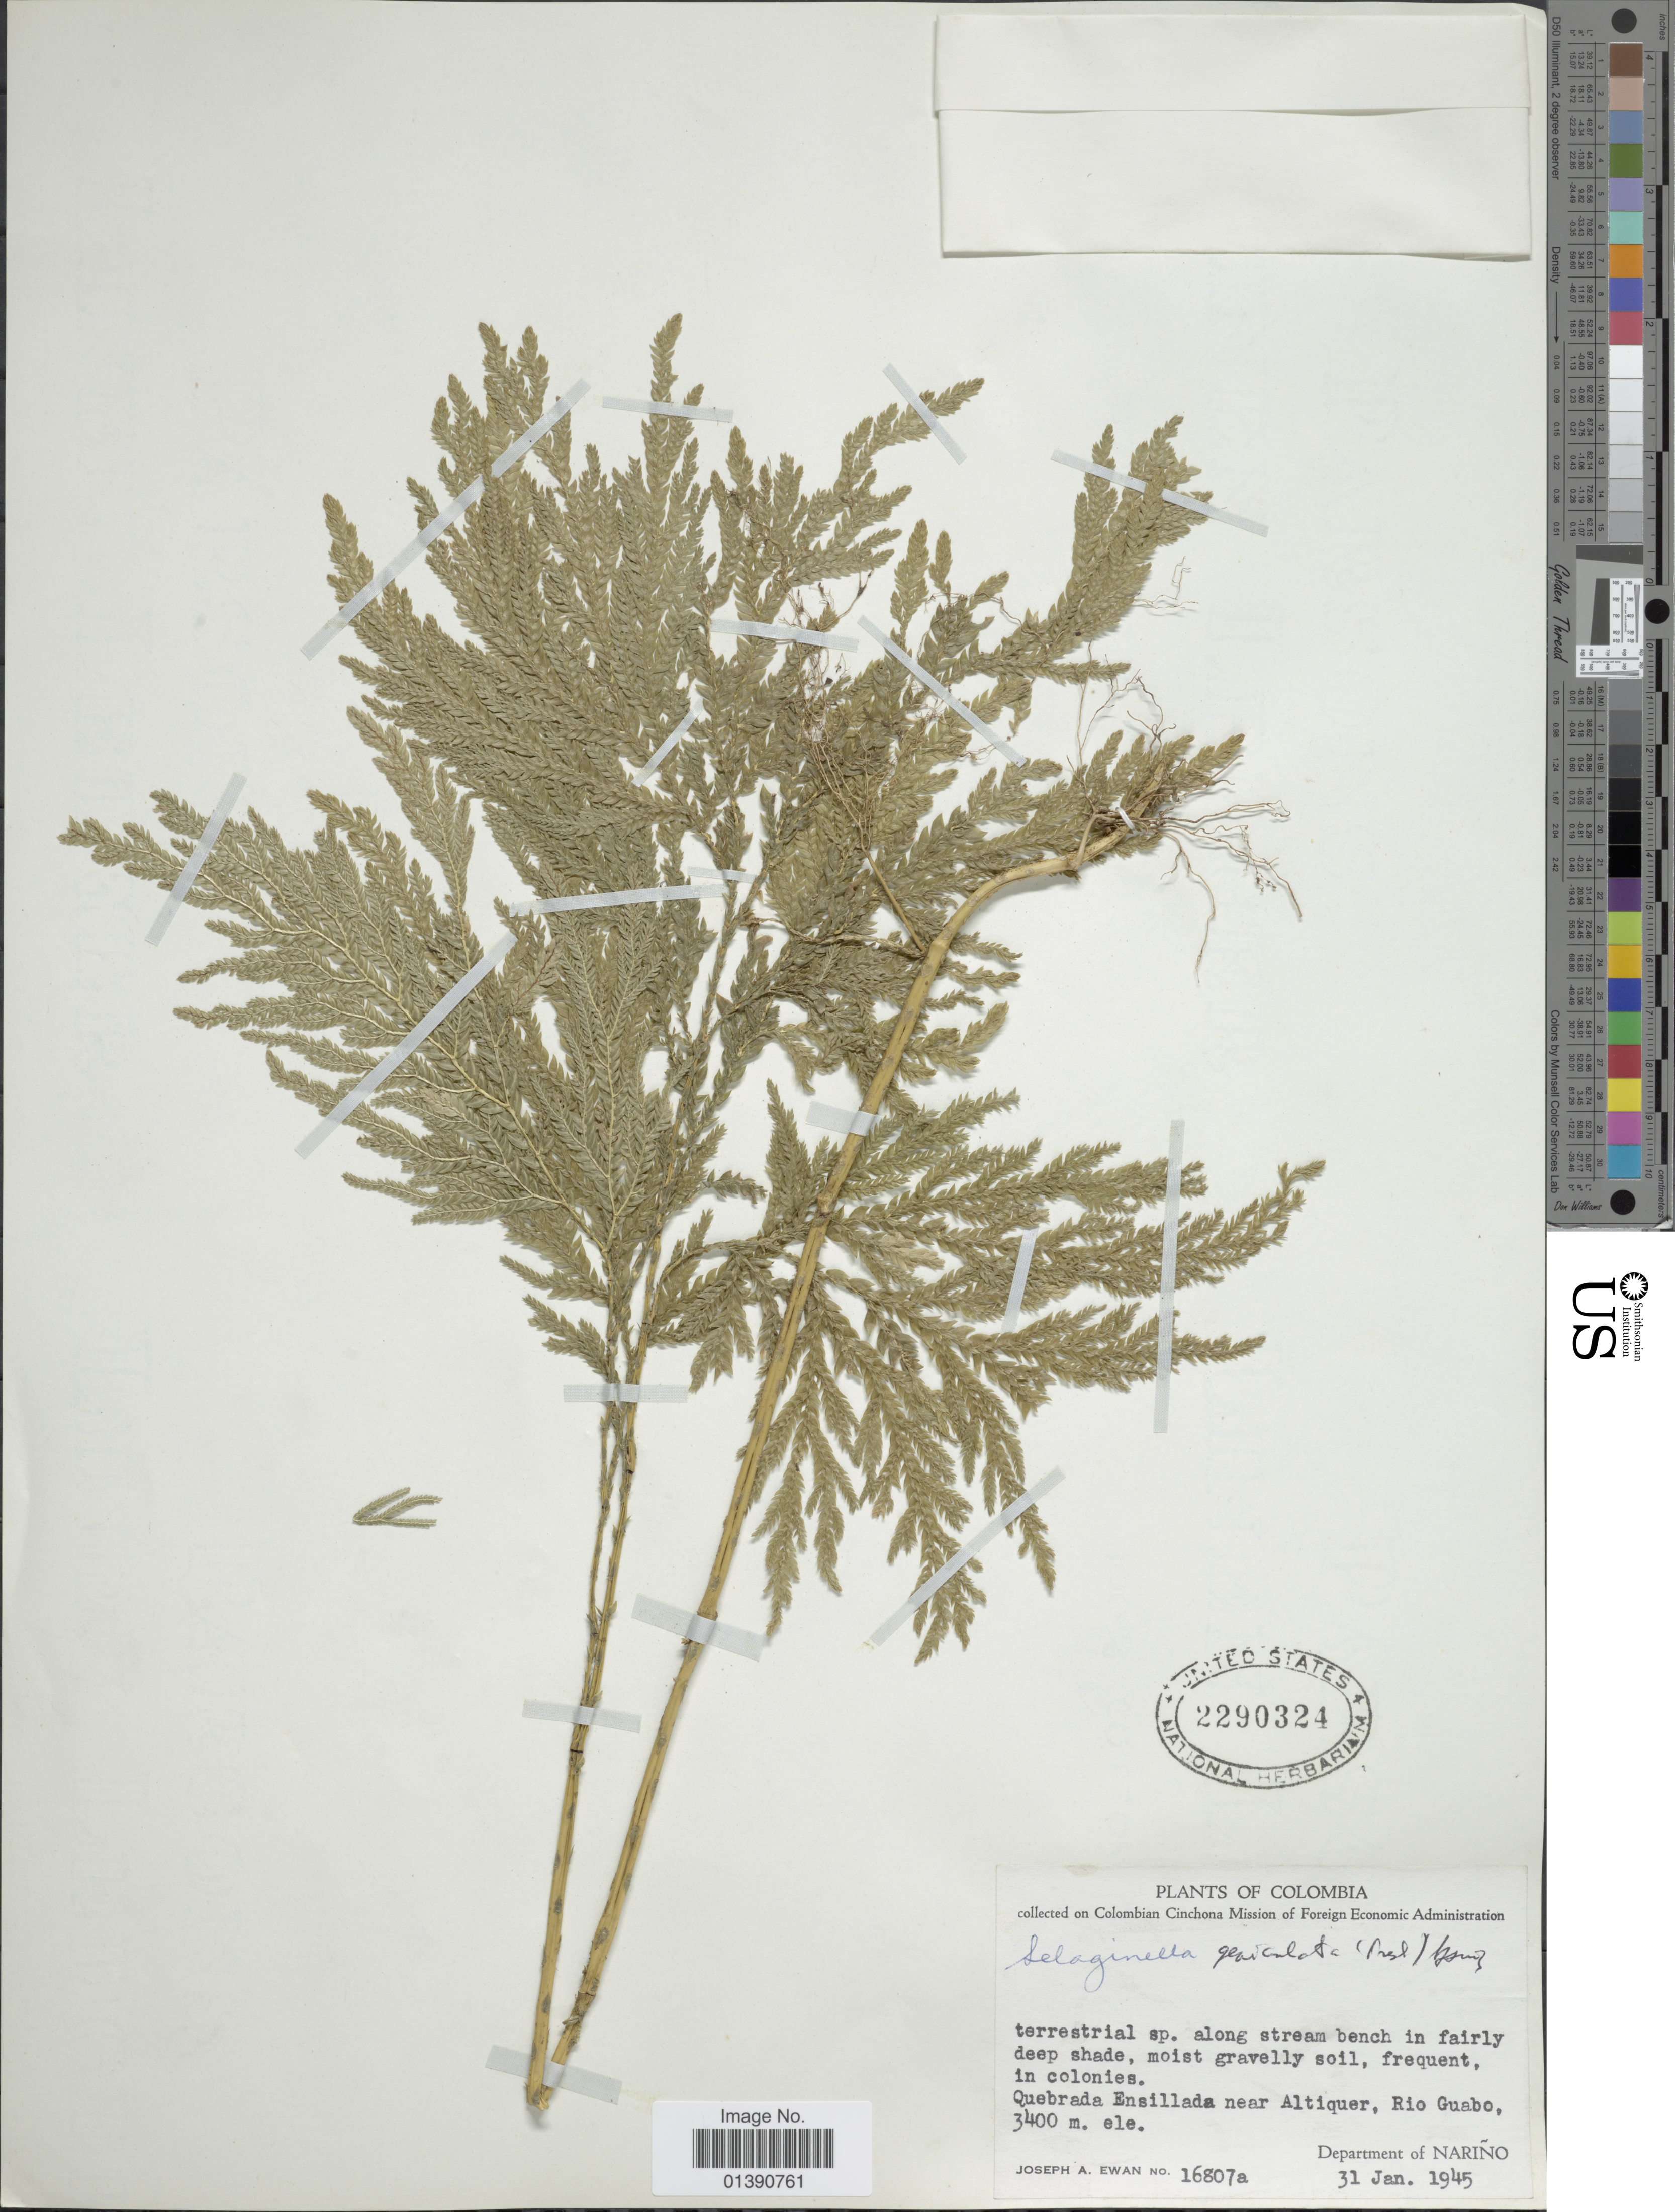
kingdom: Plantae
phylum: Tracheophyta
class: Lycopodiopsida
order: Selaginellales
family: Selaginellaceae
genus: Selaginella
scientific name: Selaginella geniculata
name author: (C. Presl) Spring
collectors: J. A. Ewan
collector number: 16807a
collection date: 1945-01-31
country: Colombia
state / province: Nariño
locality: Quebrada Ensillada near Altiquer, Rio Guabo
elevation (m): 3400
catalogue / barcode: US 2290324